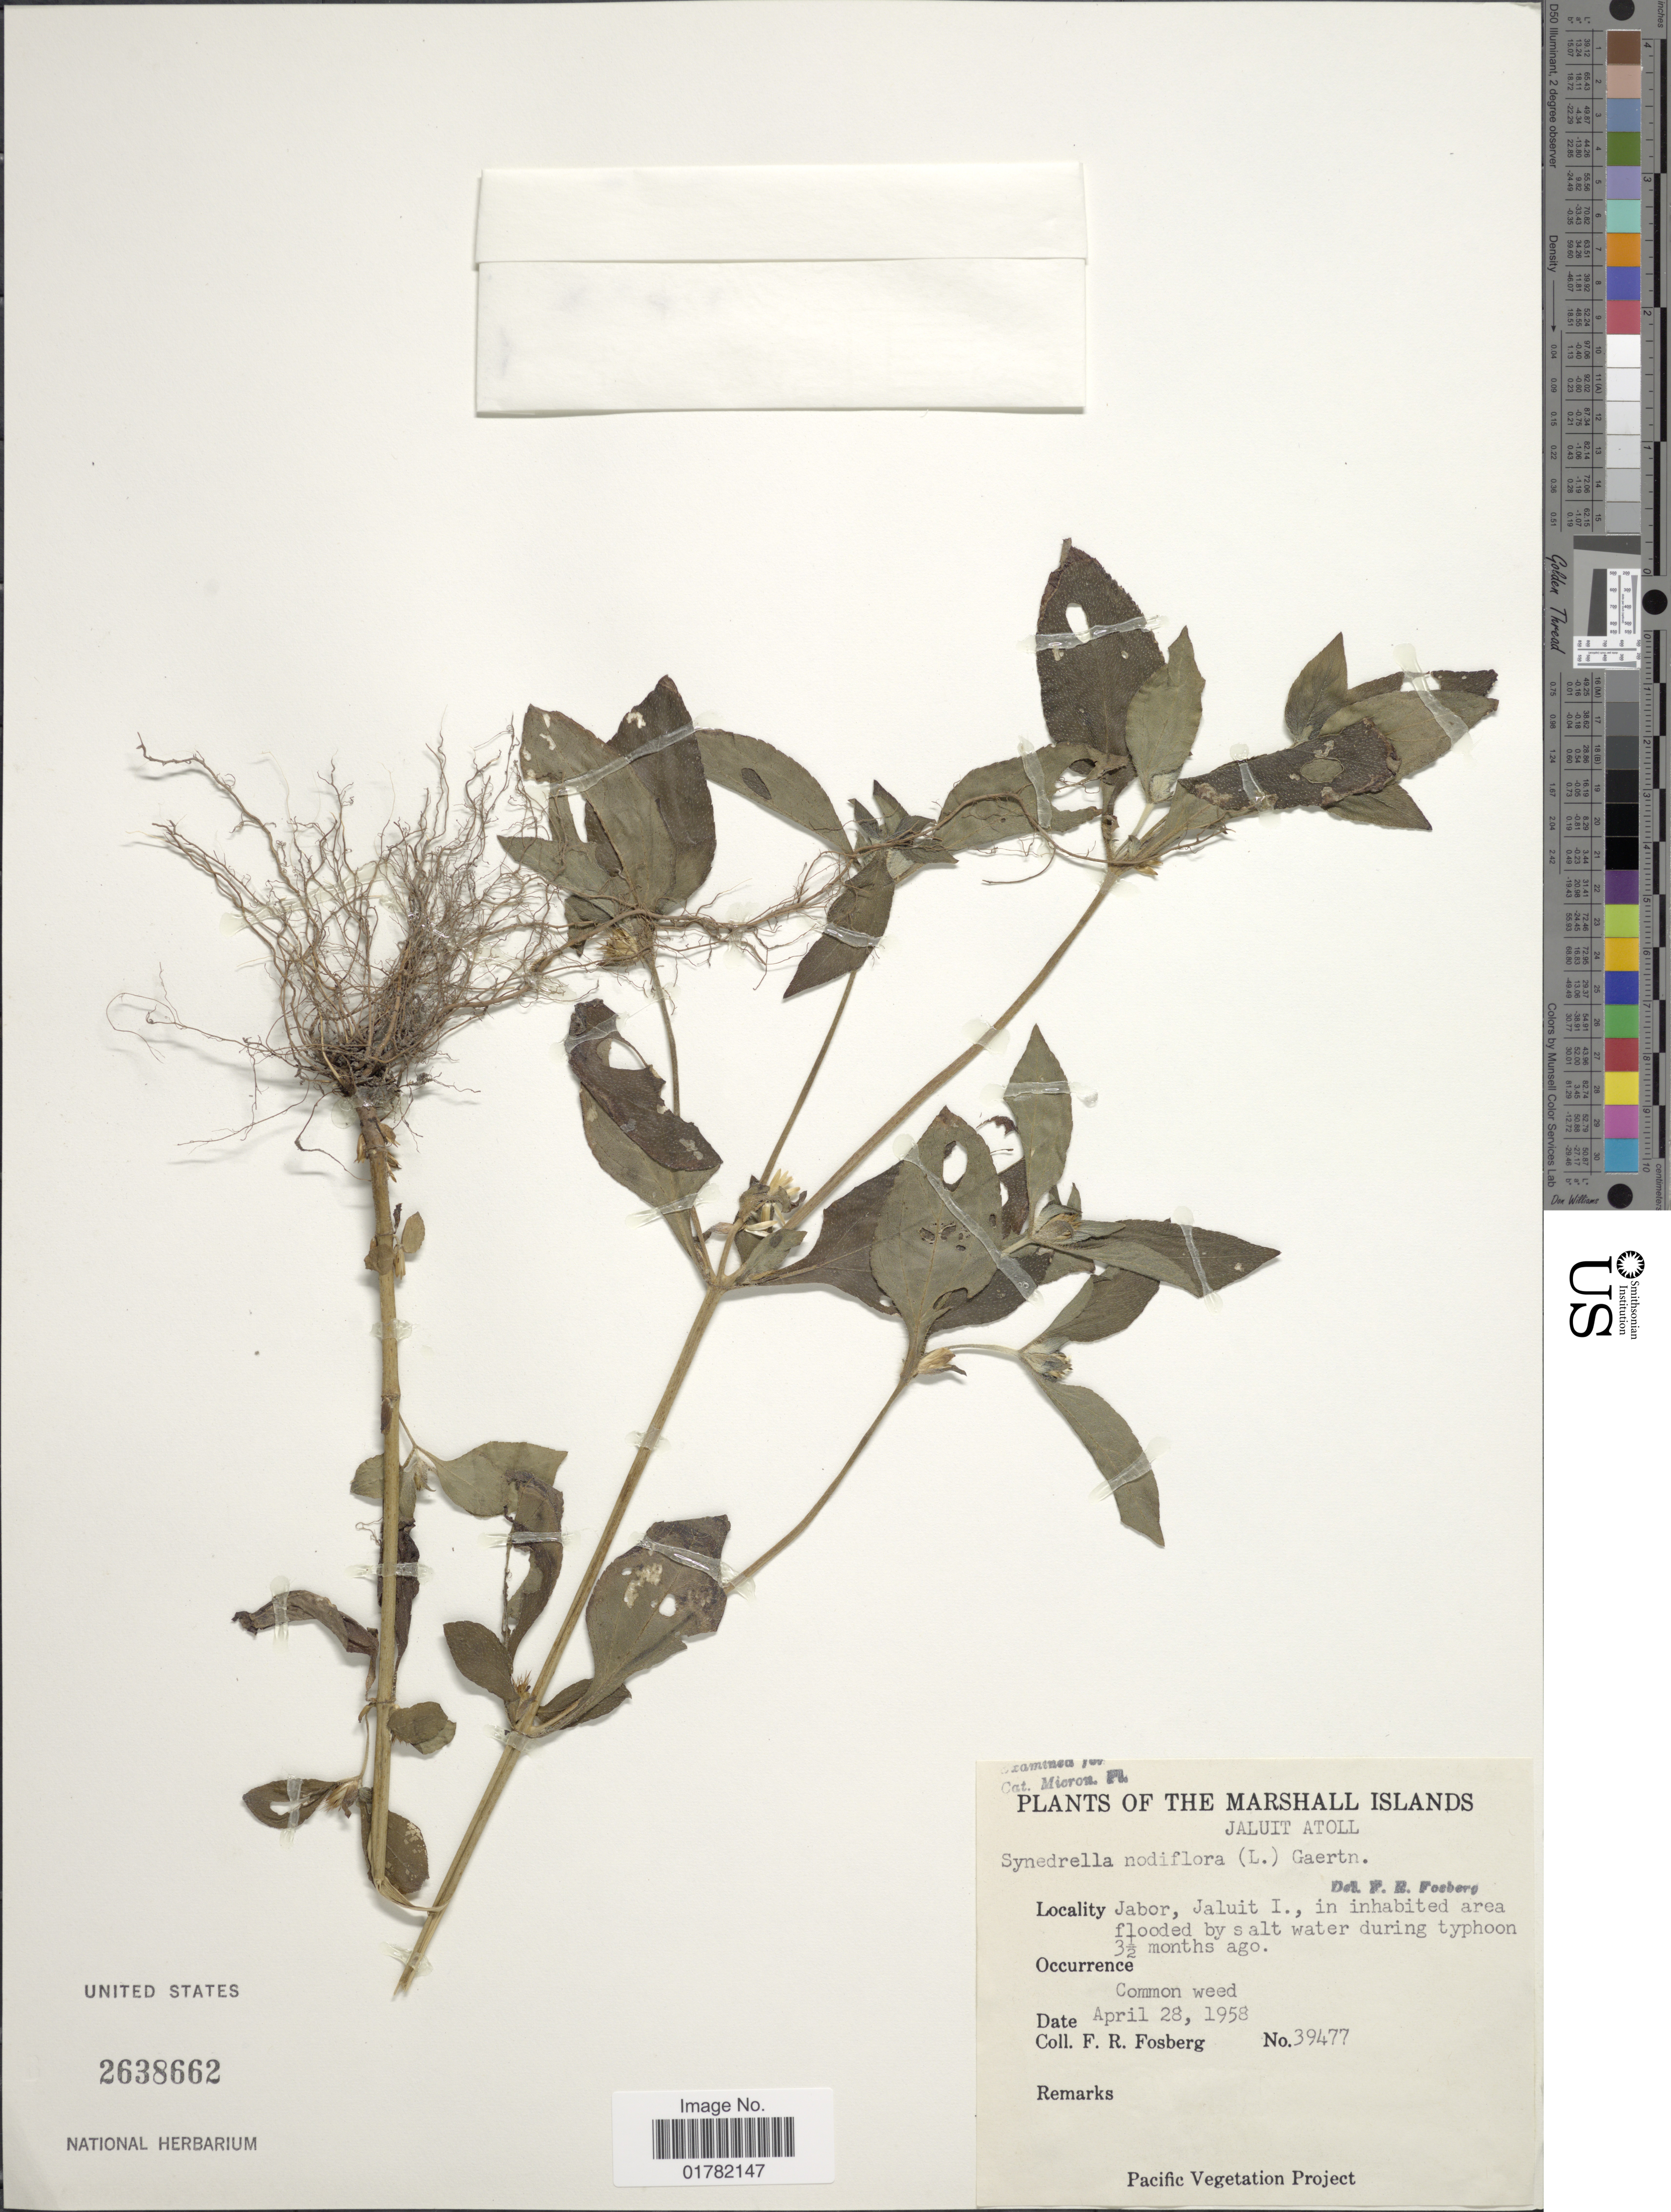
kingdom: Plantae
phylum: Tracheophyta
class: Magnoliopsida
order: Asterales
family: Asteraceae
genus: Synedrella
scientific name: Synedrella nodiflora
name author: (L.) Gaertn.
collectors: F. R. Fosberg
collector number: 39477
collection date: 1958-04-28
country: Marshall Islands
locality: Jaluit Atoll, Jabor, Jaluit I., in inhabited area flooded by salt wate during typhoon 3½ monts ago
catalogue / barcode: US 2638662